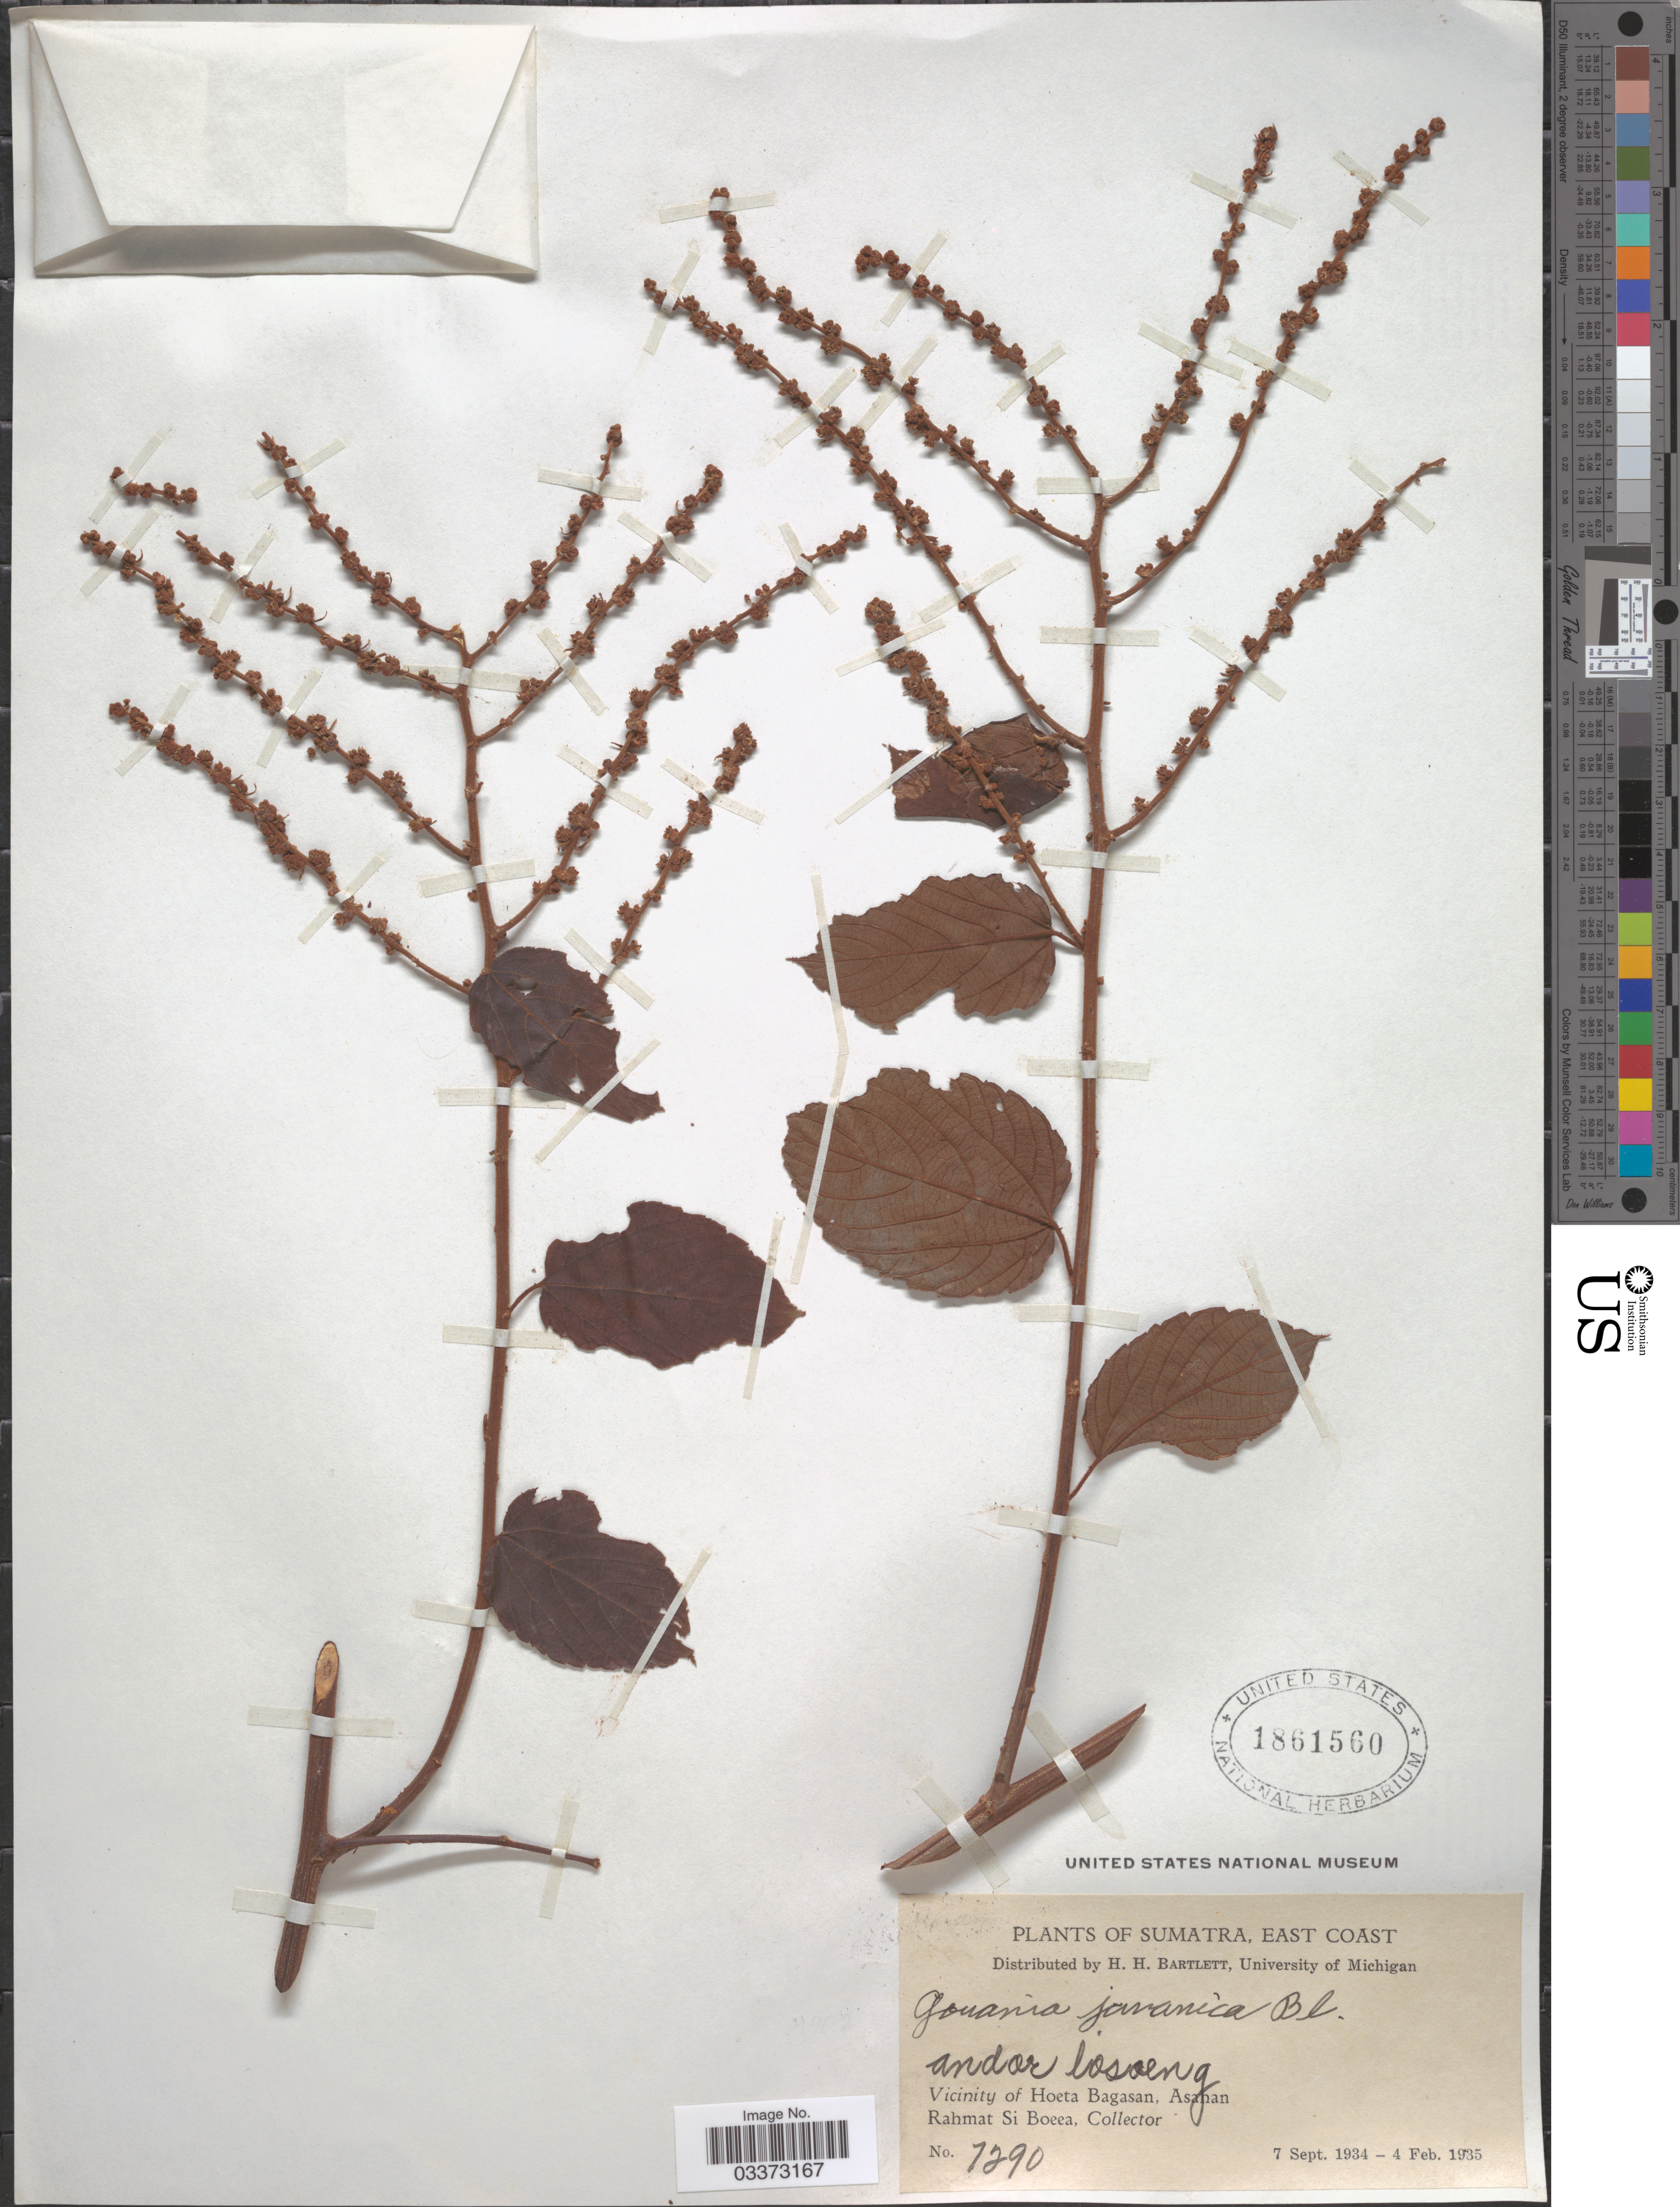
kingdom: Plantae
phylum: Tracheophyta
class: Magnoliopsida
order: Rosales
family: Rhamnaceae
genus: Gouania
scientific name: Gouania javanica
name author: Miq.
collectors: Rahmat Si Boeea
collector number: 7290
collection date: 1934-09-07/1935-02-04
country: Indonesia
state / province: Sumatra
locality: East Coast. Andor losoeng. [unsure placement] Vicinity of Hoeta Bagasan, Asahan.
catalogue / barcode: US 1861560